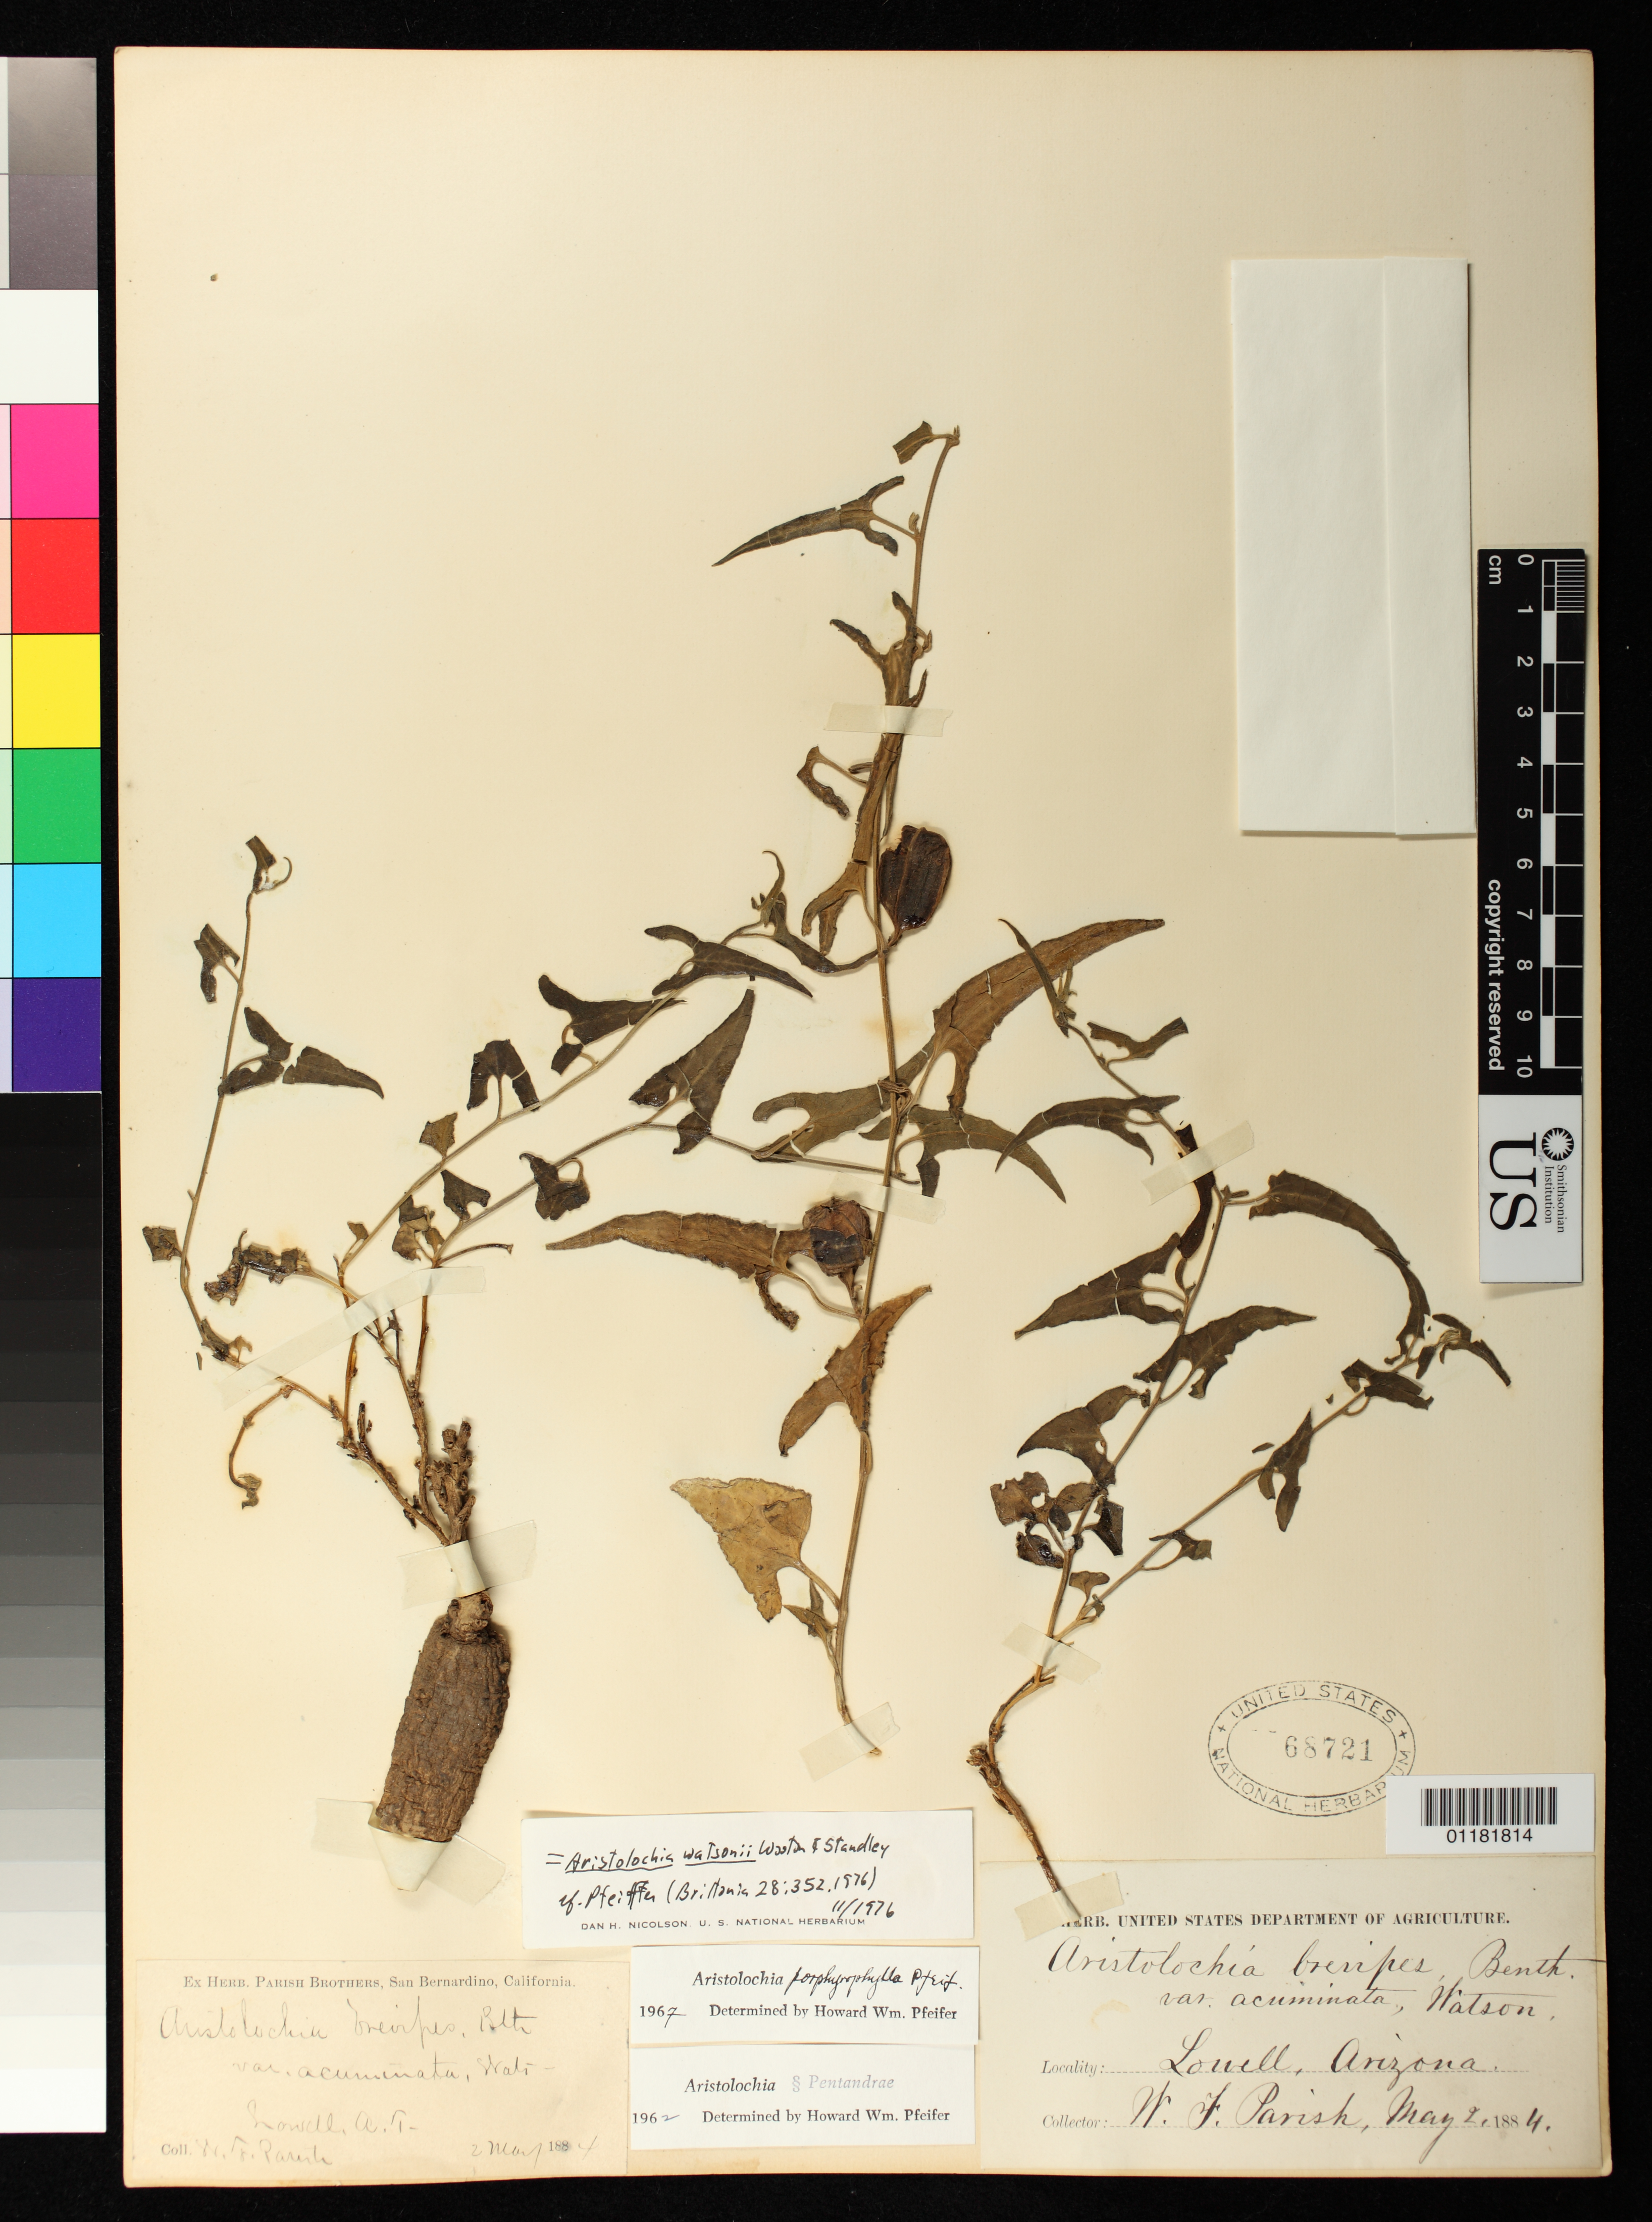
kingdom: Plantae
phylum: Tracheophyta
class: Magnoliopsida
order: Piperales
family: Aristolochiaceae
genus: Aristolochia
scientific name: Aristolochia watsonii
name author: Wooton & Standl.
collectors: W. F. Parish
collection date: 1884-05-02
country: United States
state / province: Arizona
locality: Lowell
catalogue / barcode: US 68721